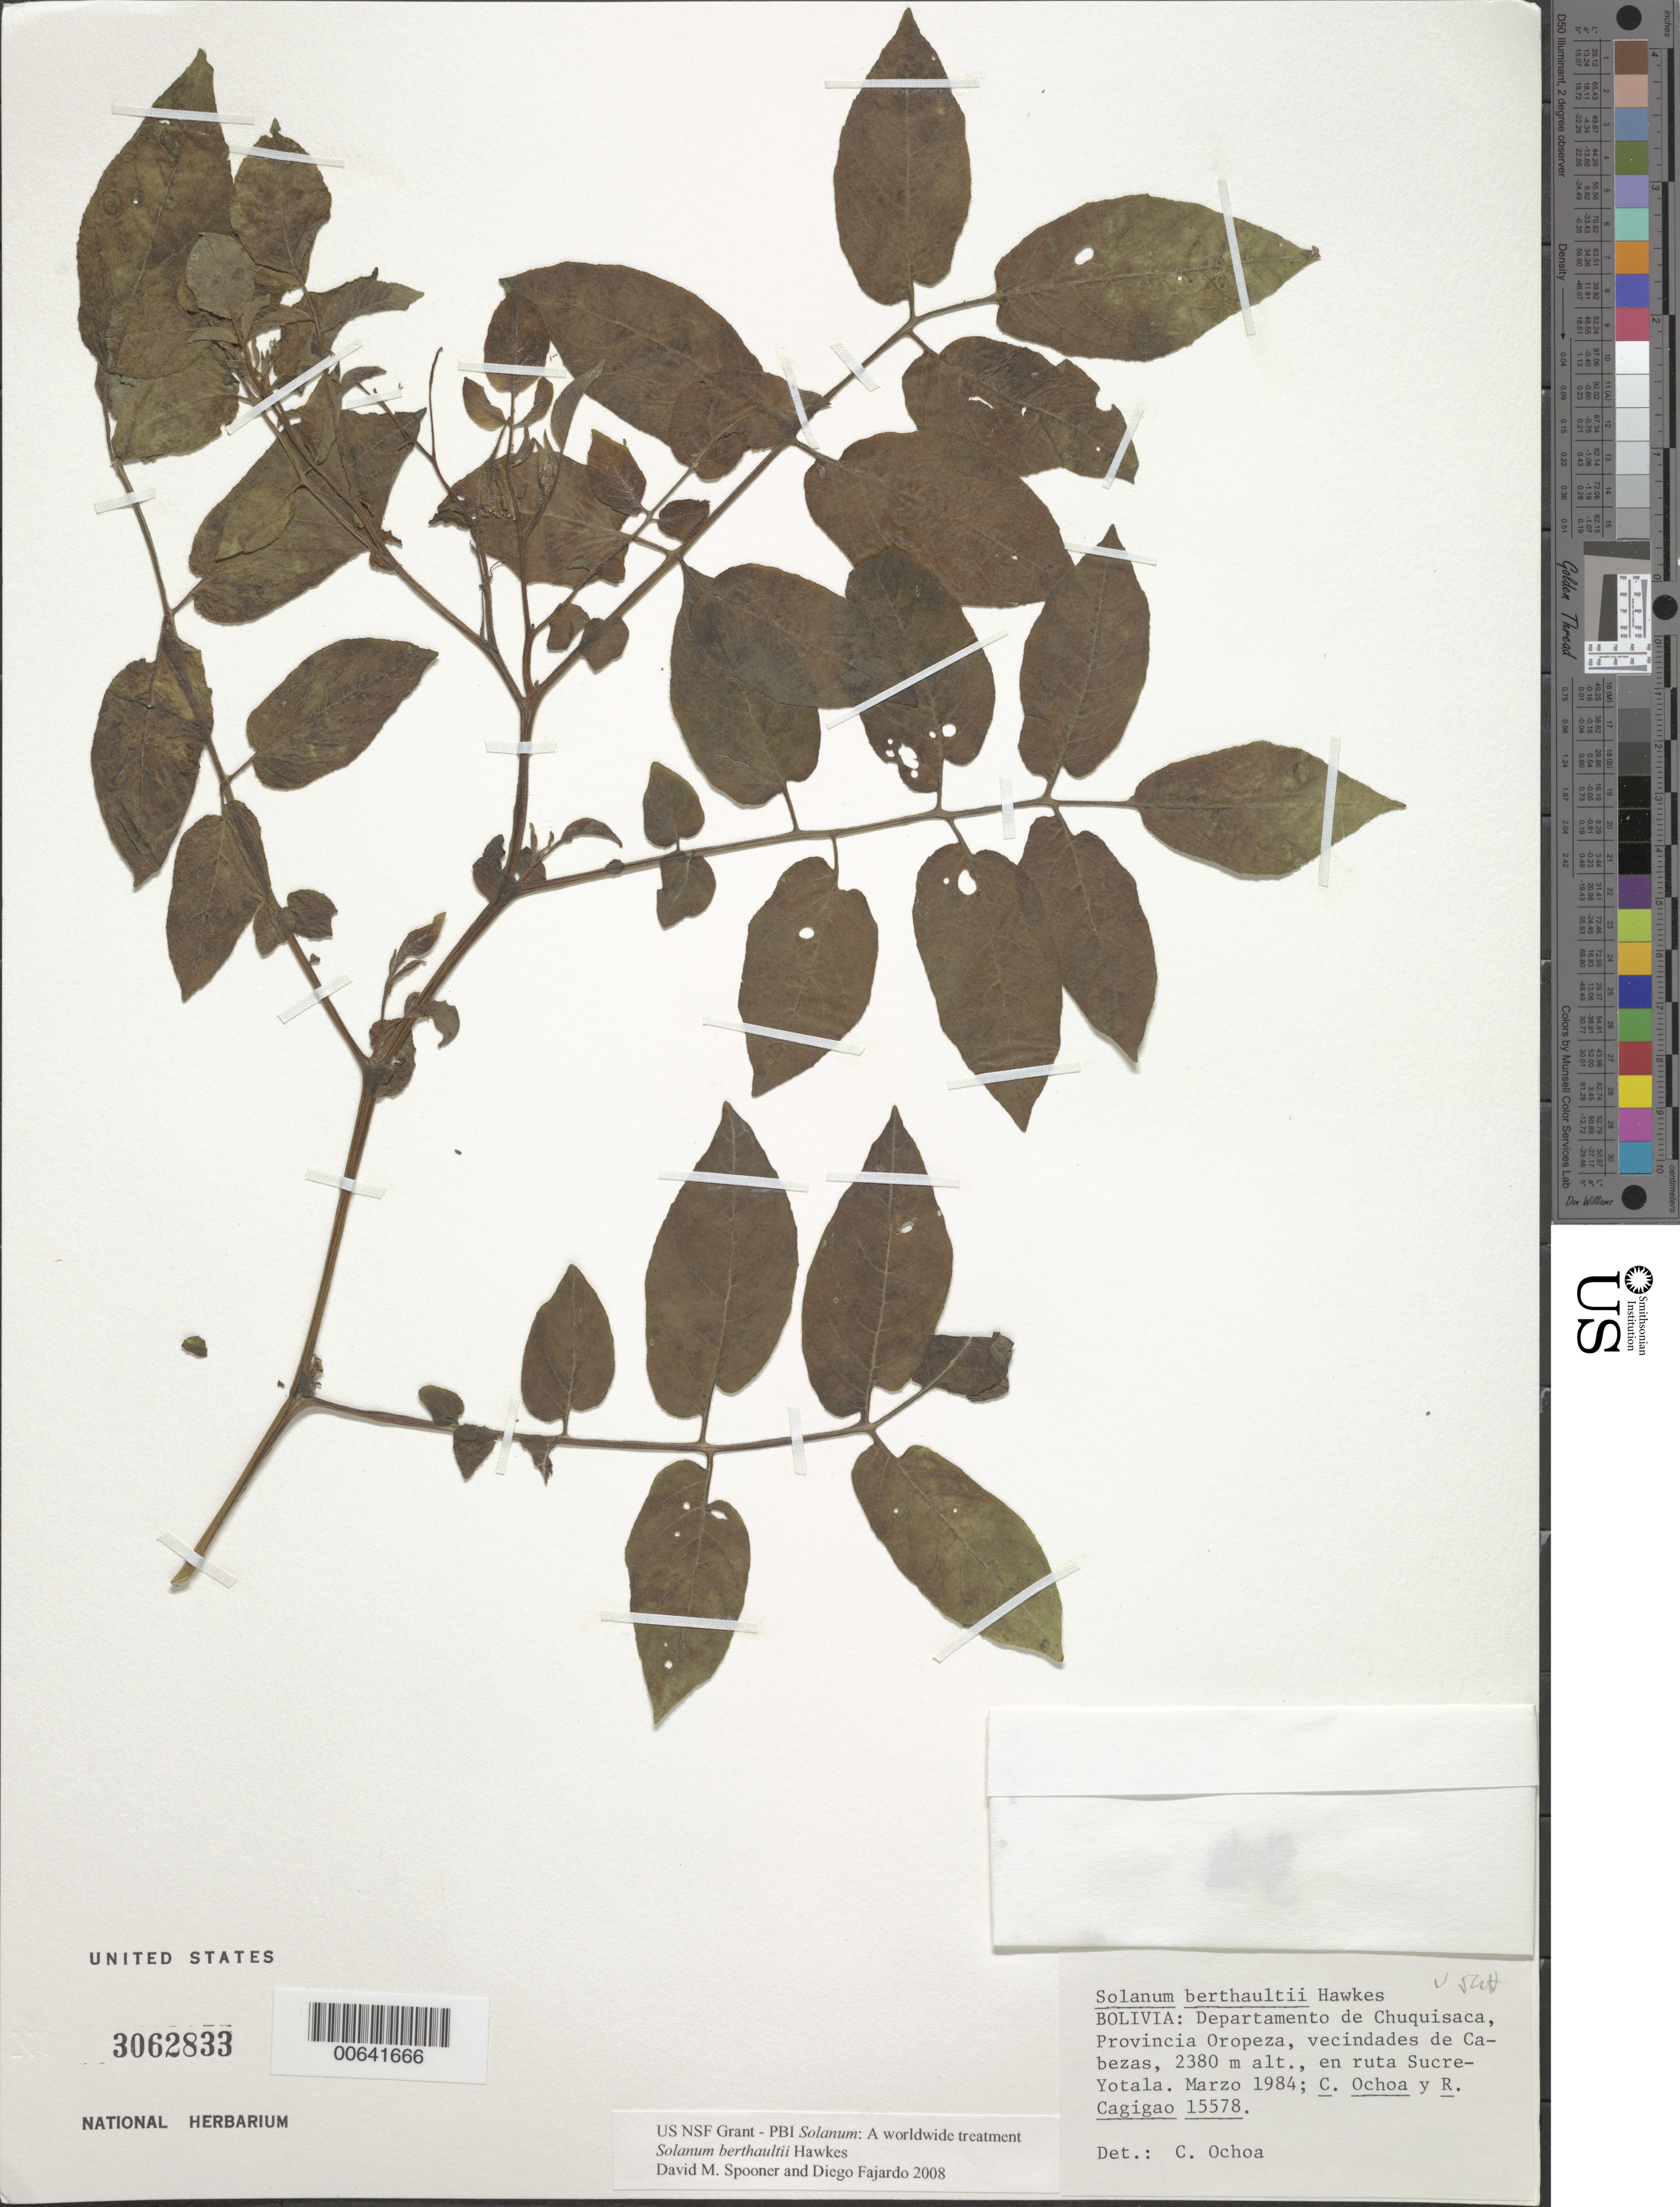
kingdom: Plantae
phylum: Tracheophyta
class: Magnoliopsida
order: Solanales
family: Solanaceae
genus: Solanum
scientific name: Solanum berthaultii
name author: Hawkes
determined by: Ochoa, C. M.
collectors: C. M. Ochoa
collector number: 15578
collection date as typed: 01 Mar 1984 or 03 Jan 1984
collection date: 1984-01-03 or 1984-03-01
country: Bolivia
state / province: Chuquisaca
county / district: Oropeza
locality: Proximidades de Cabezas; en ruta de Sucre-Yotala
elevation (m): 2380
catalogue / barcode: US 3062833